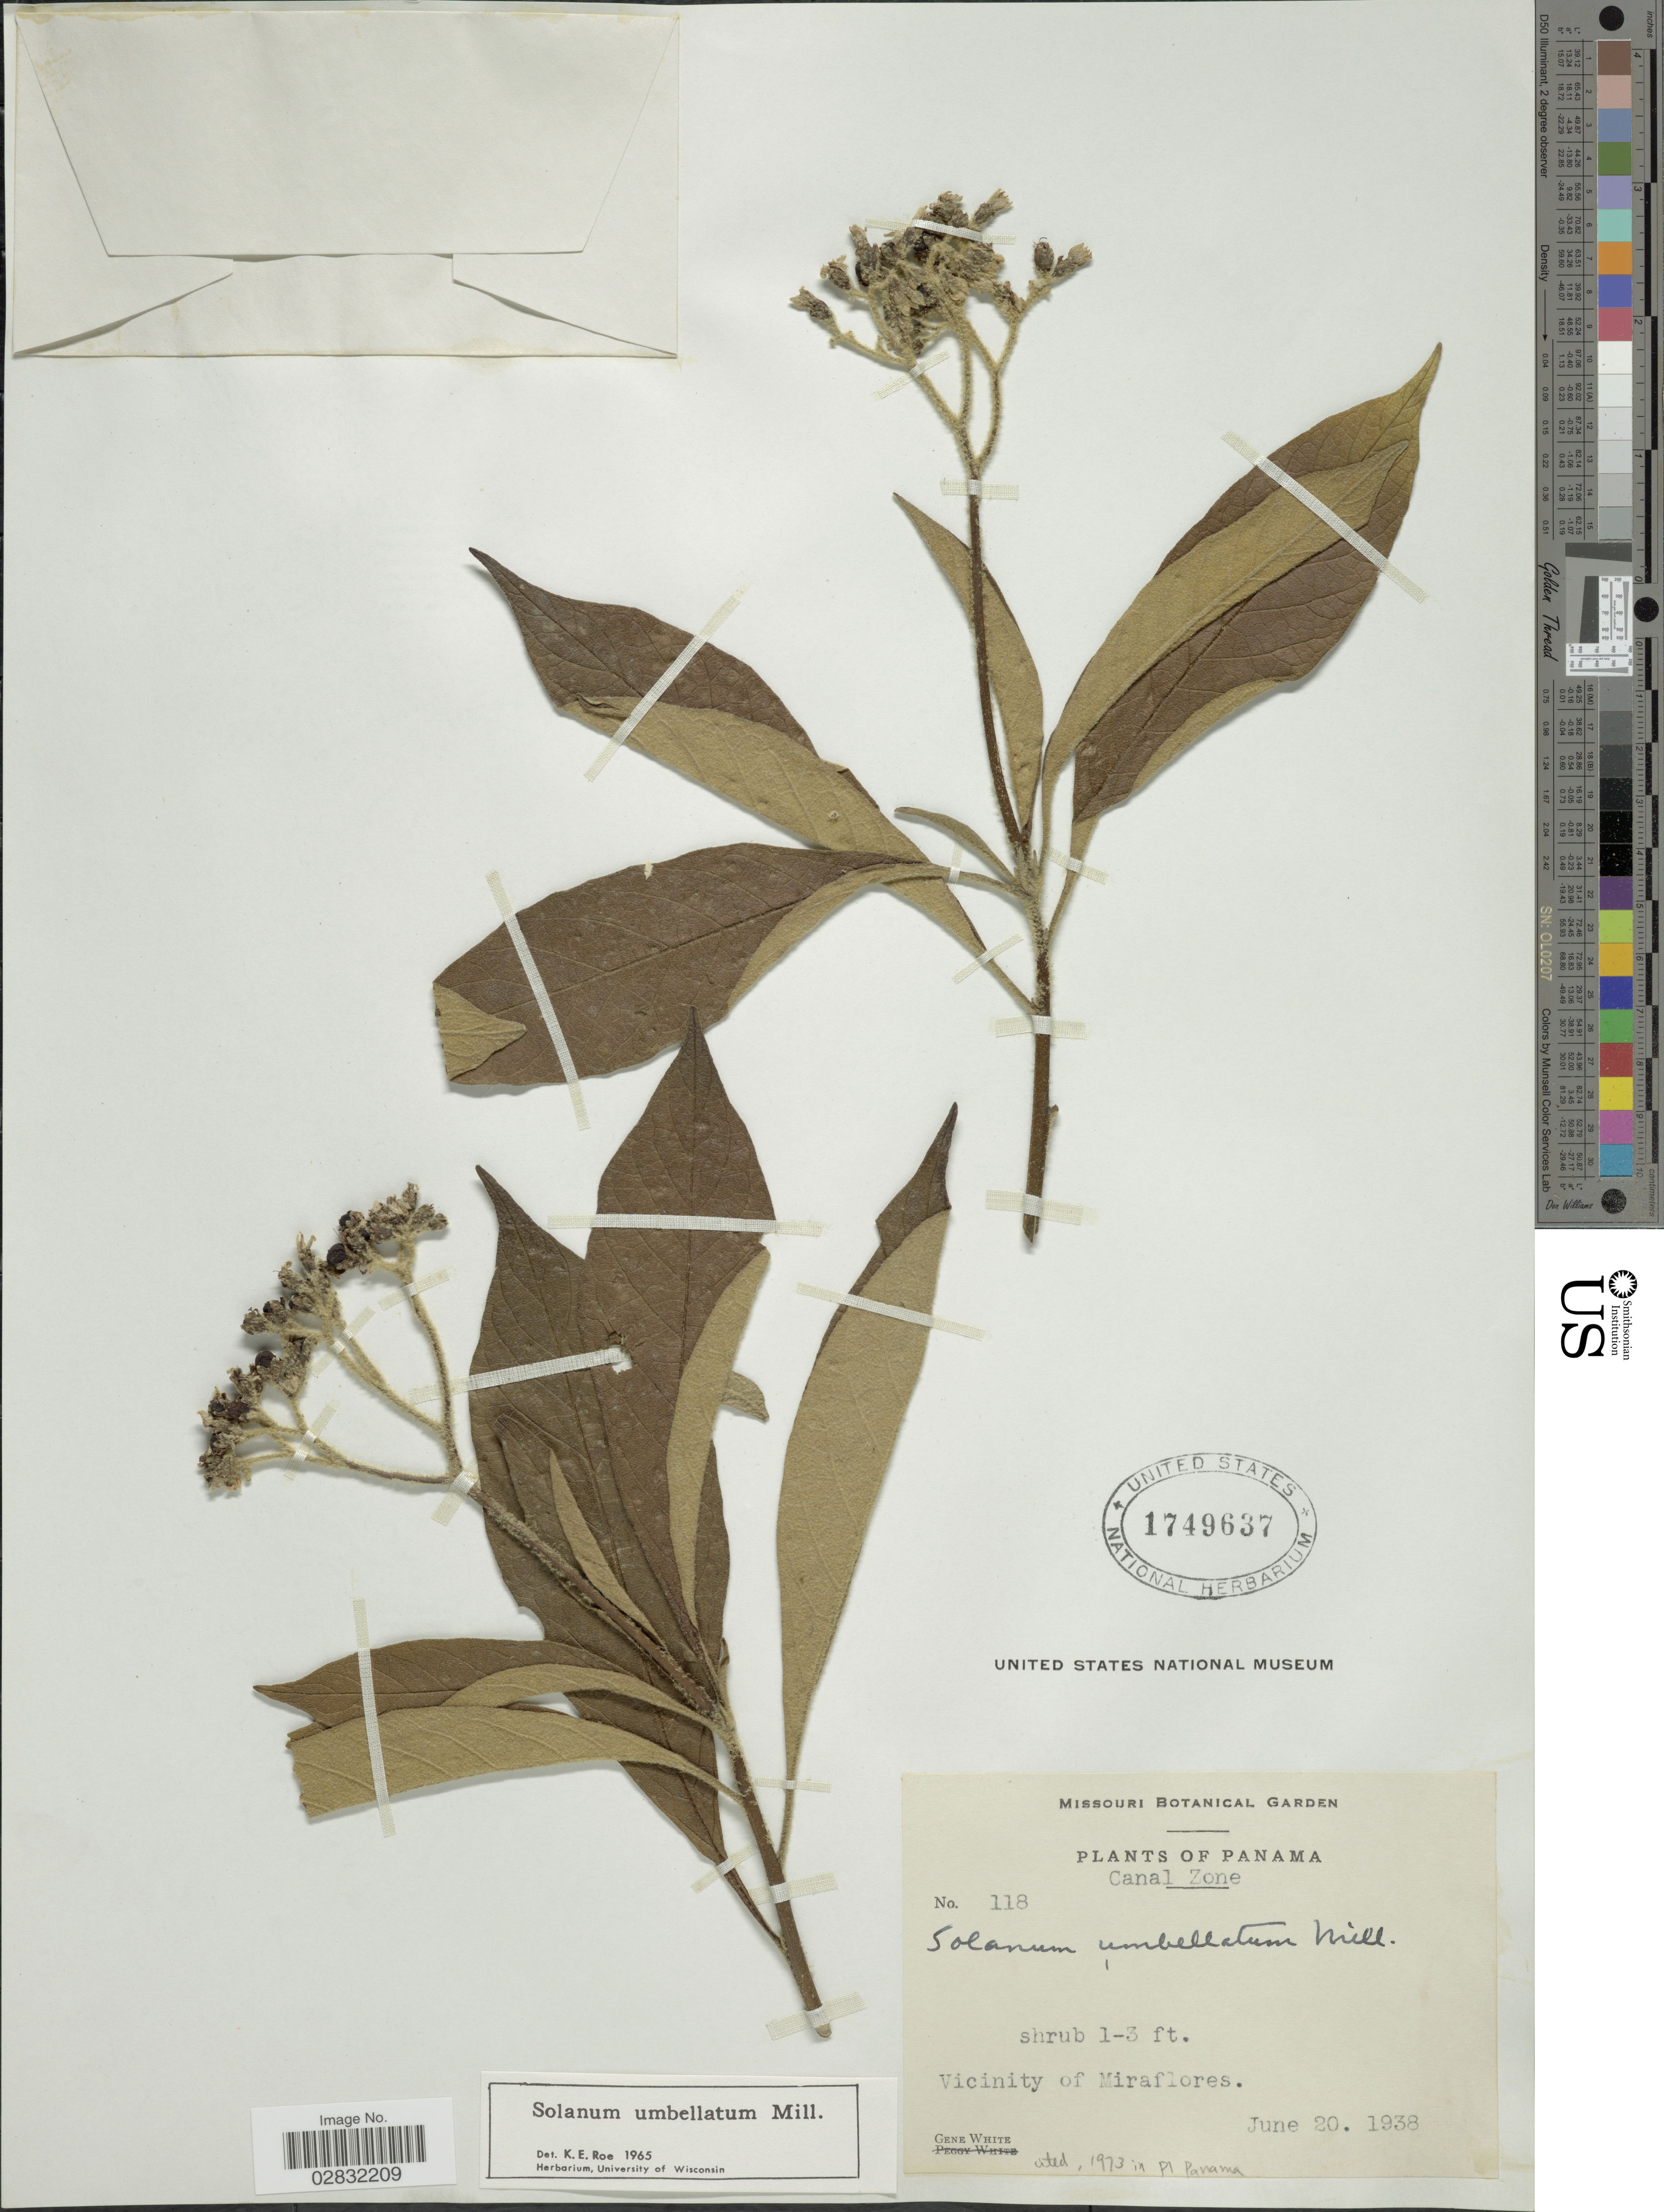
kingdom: Plantae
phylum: Tracheophyta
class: Magnoliopsida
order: Solanales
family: Solanaceae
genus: Solanum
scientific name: Solanum umbellatum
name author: Mill.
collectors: G. White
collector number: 118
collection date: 1938-06-20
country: Panama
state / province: Panamá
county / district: Canal Zone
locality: Canal Zone, Vicinity of Miraflores.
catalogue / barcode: US 1749637